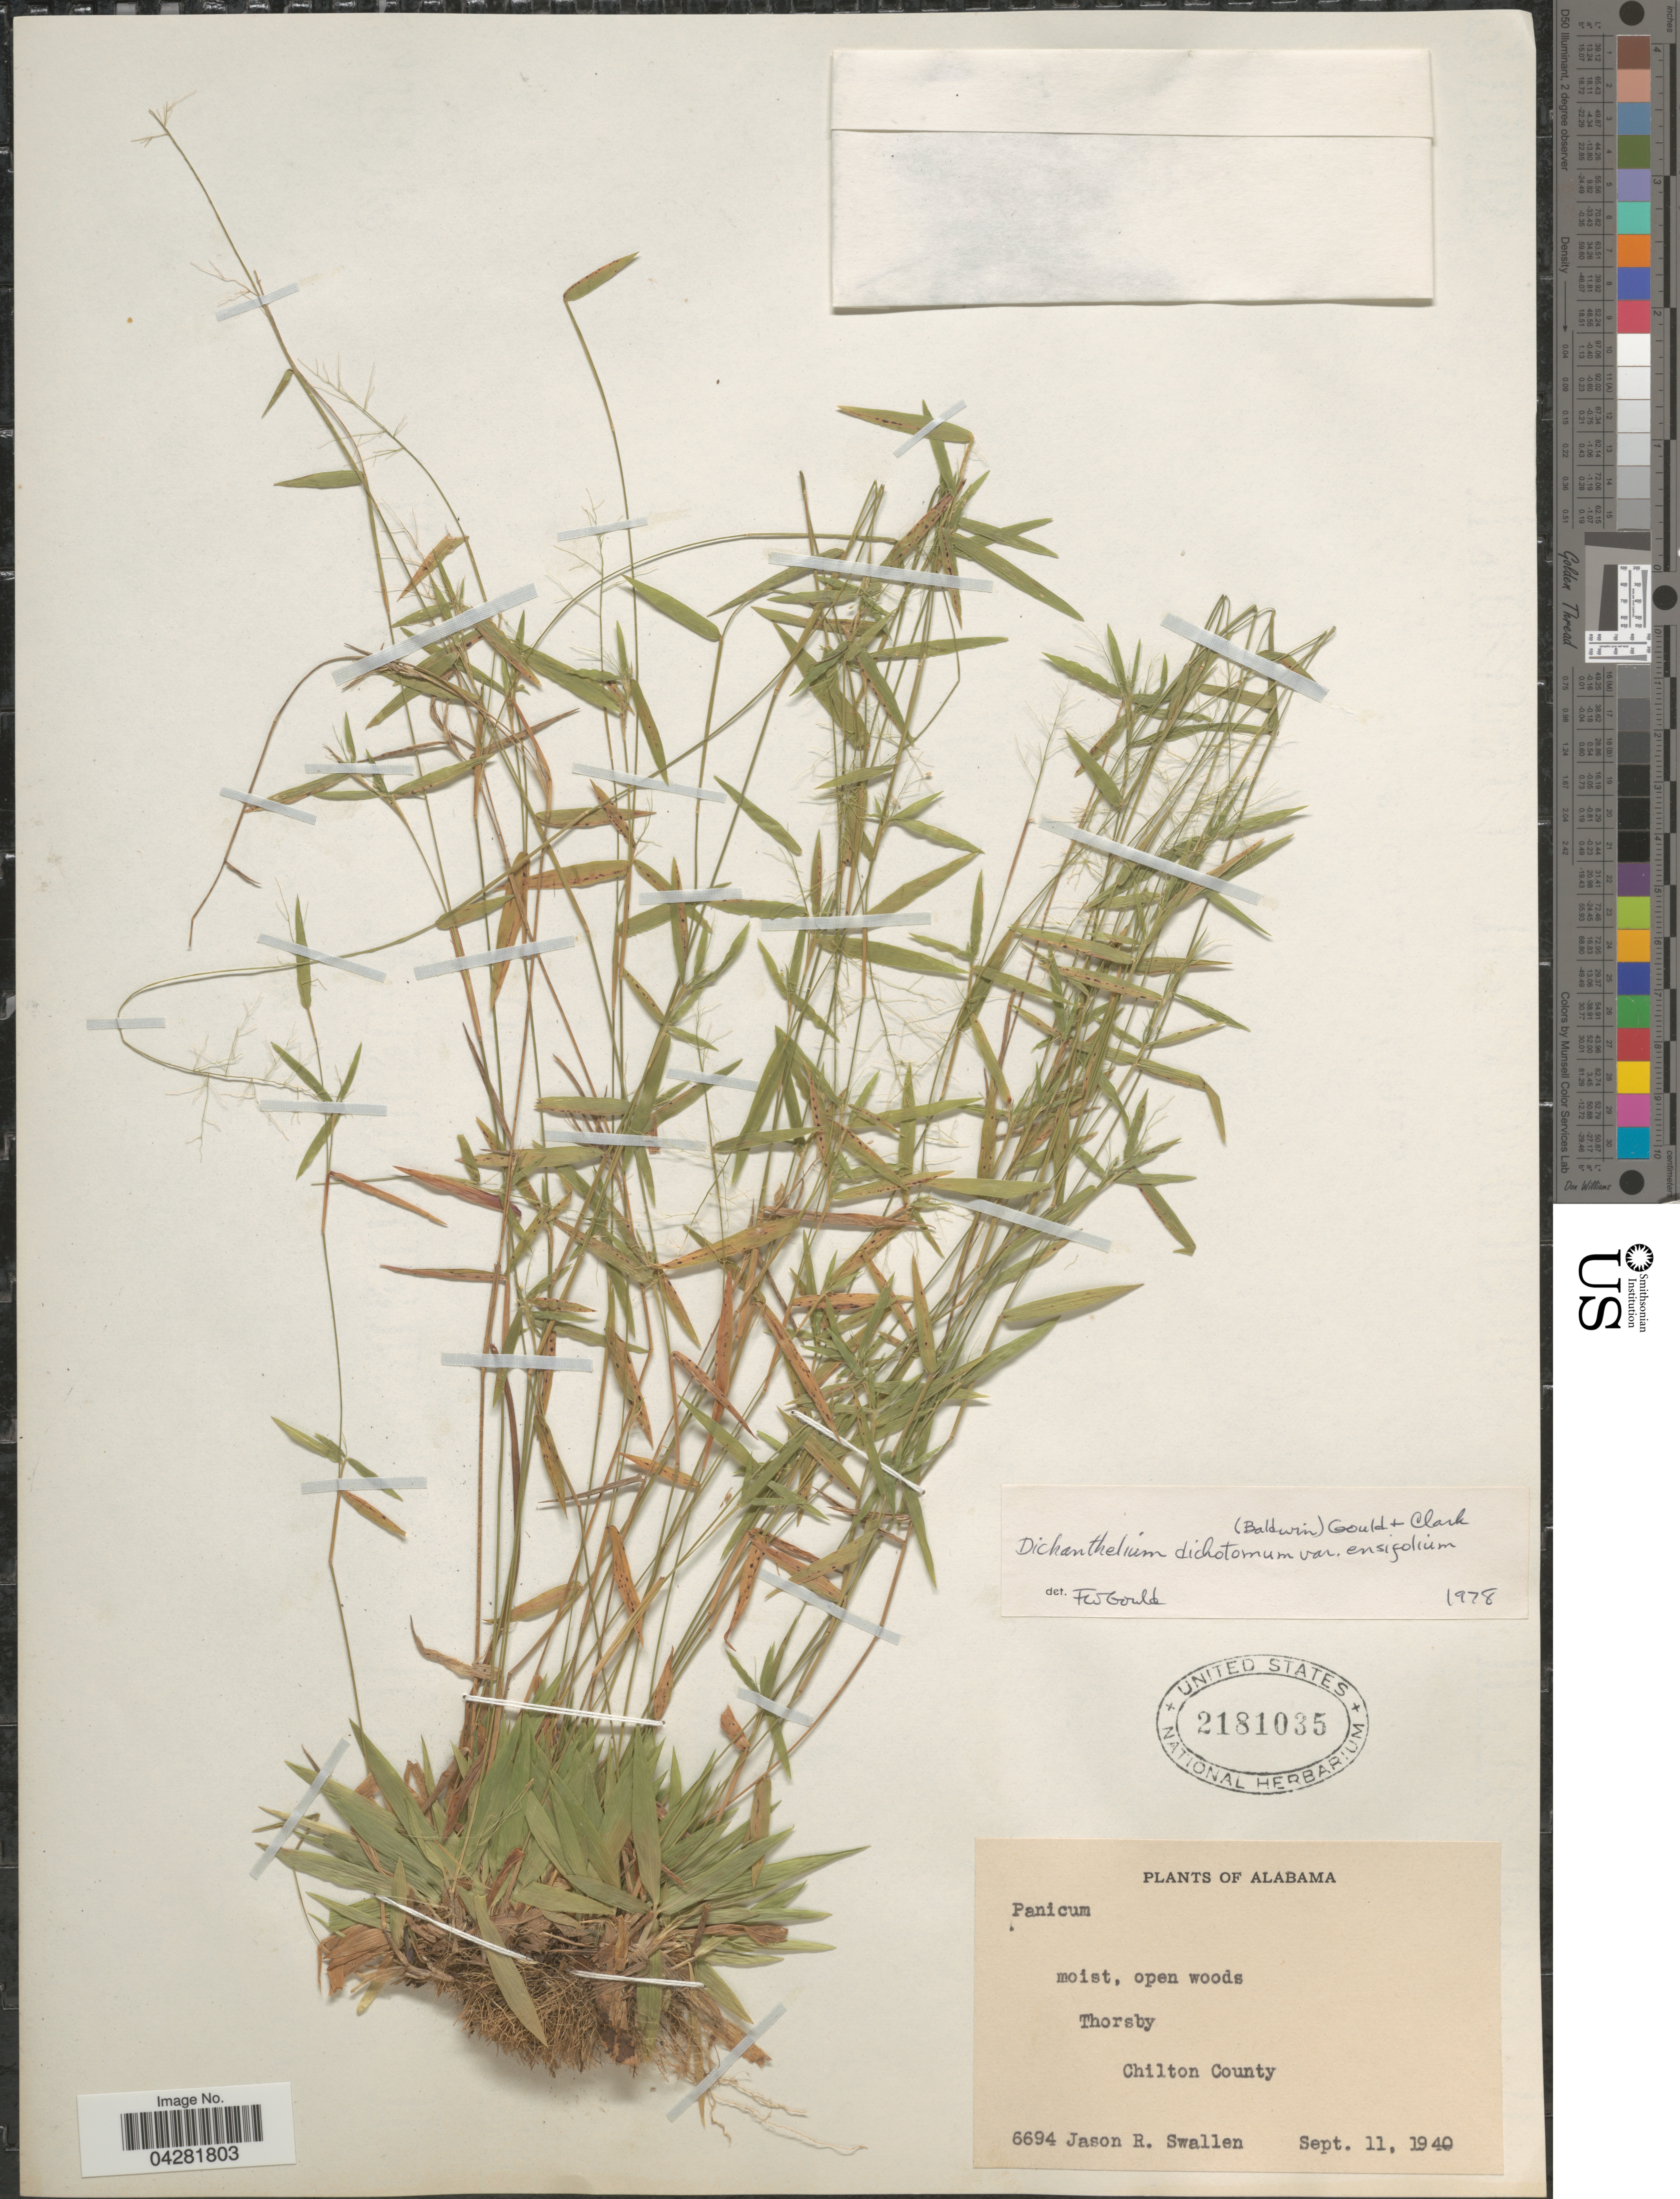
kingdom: Plantae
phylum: Tracheophyta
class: Liliopsida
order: Poales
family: Poaceae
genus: Dichanthelium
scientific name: Dichanthelium ensifolium var. ensifolium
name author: (Baldwin ex Elliot) Gould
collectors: J. R. Swallen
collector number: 6694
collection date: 1940-09-11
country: United States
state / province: Alabama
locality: Thorsby. Chilton County.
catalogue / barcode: US 2181035